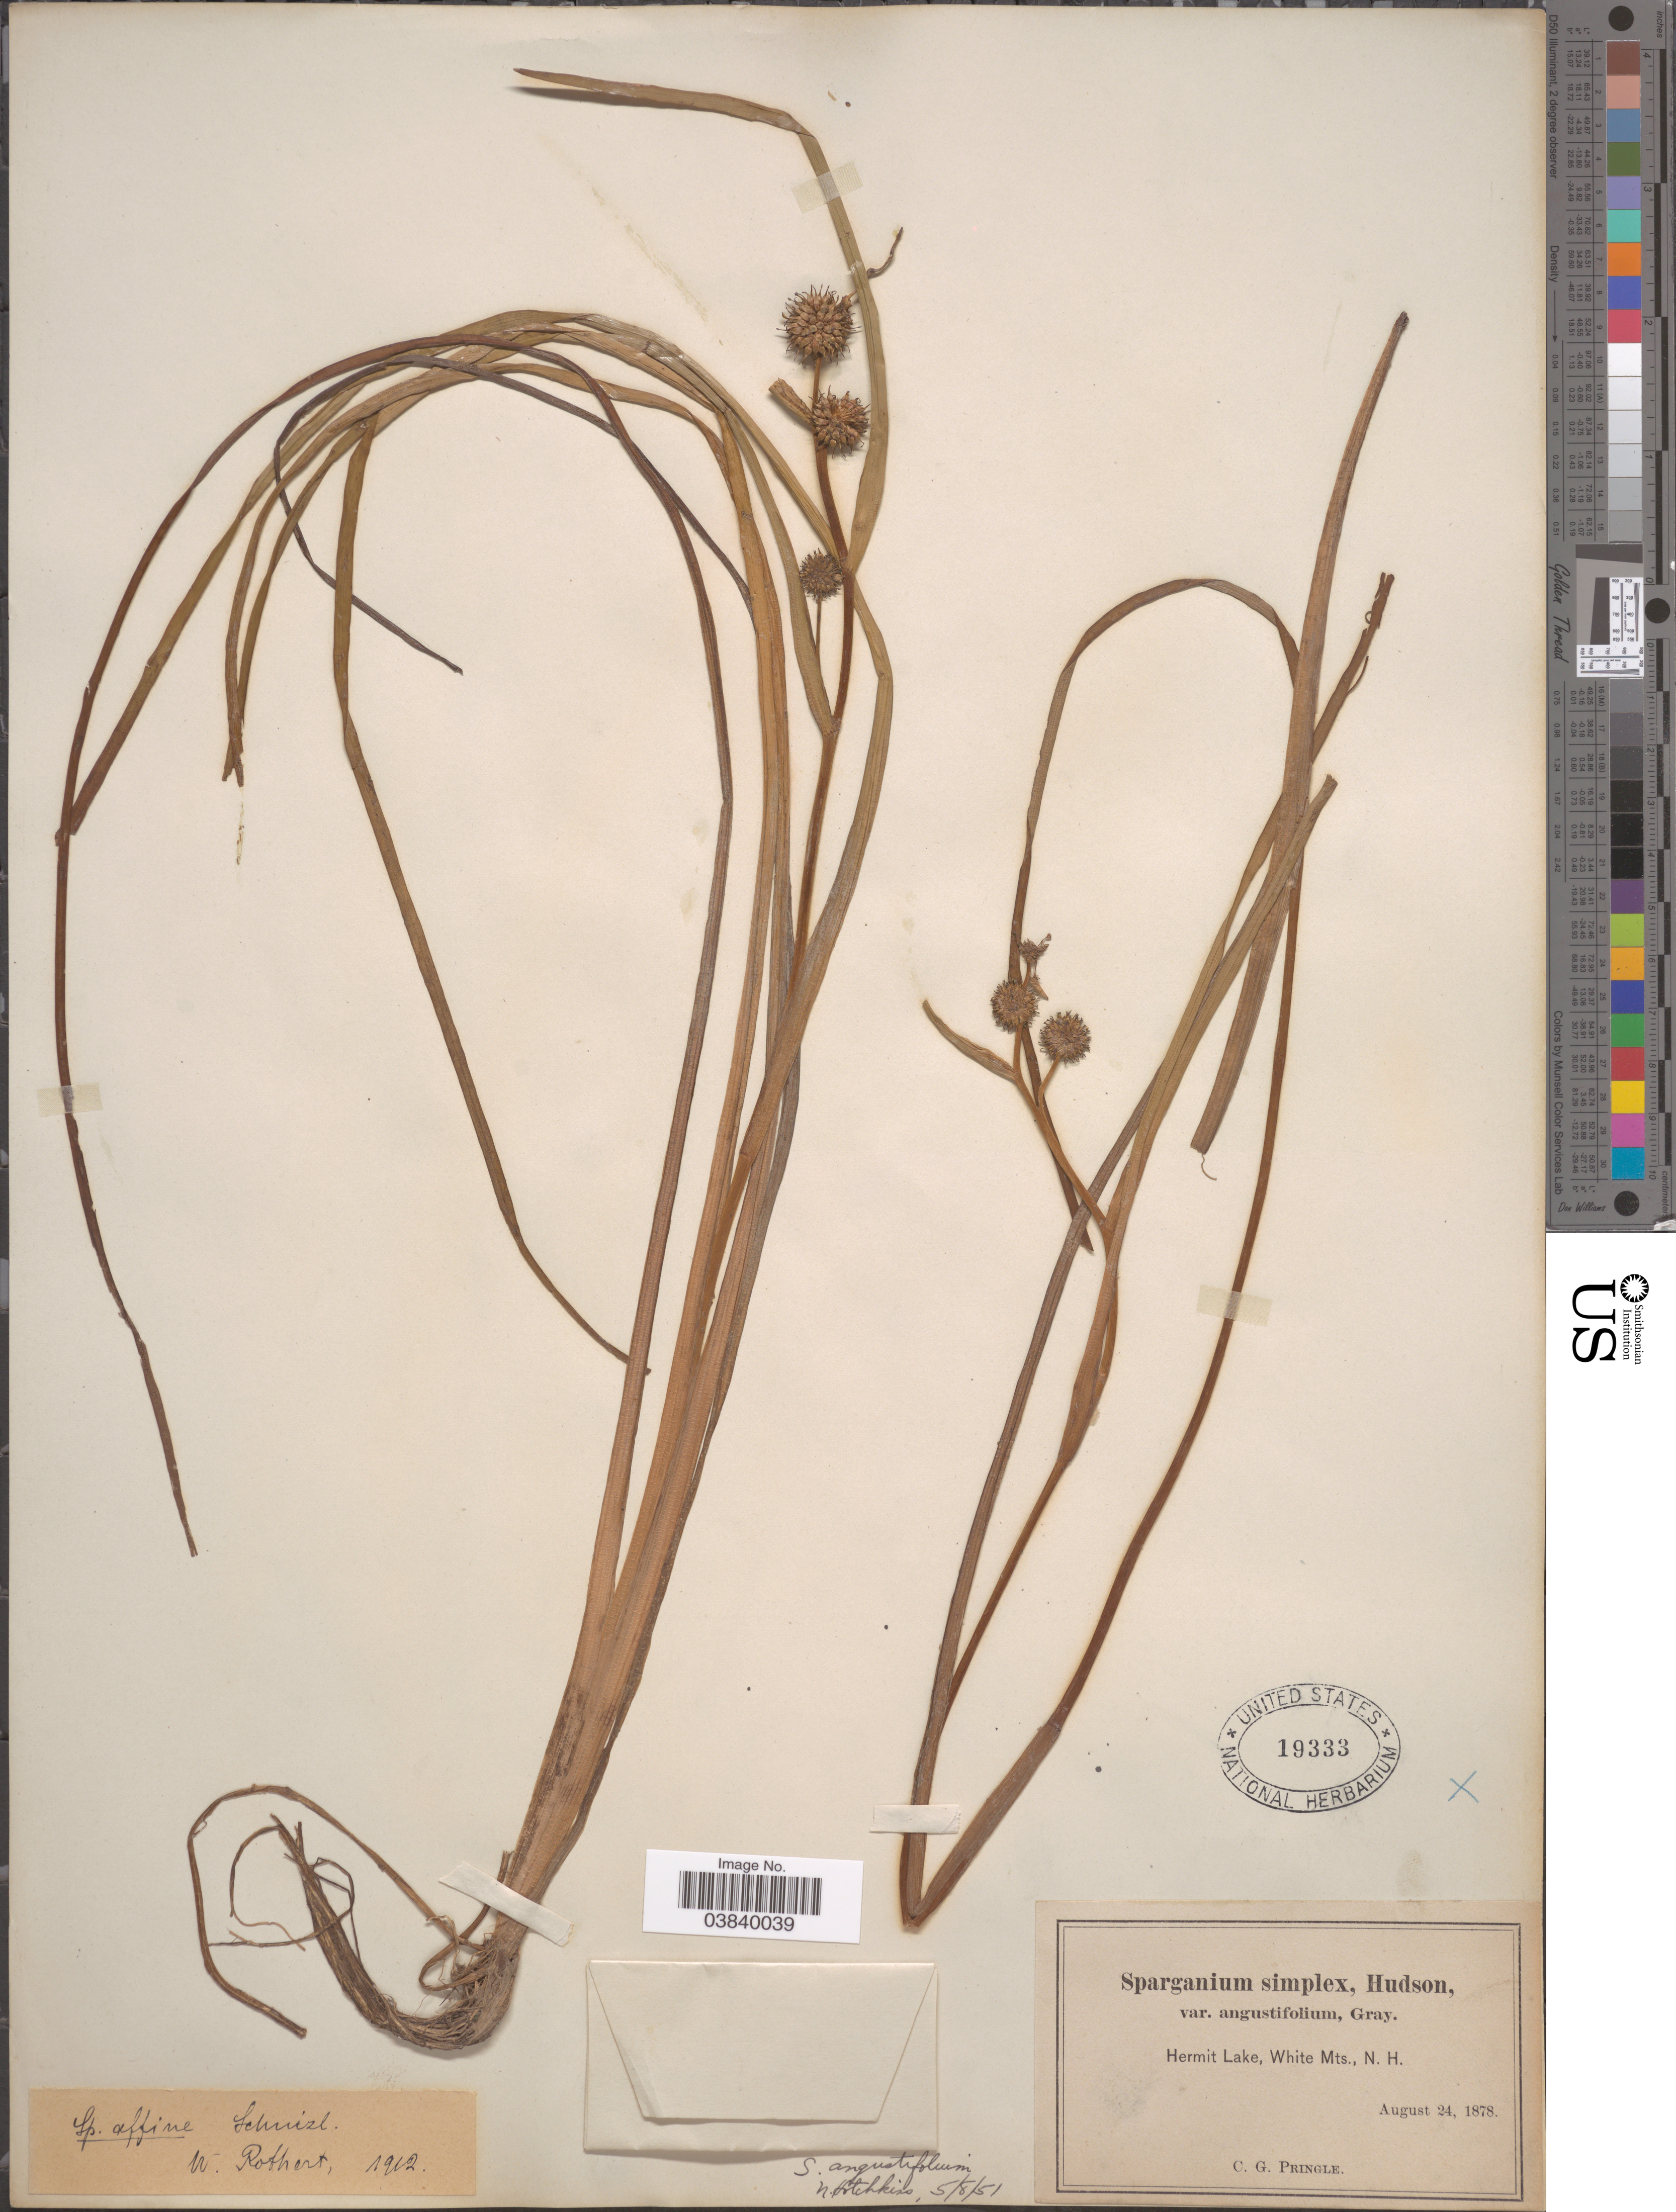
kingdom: Plantae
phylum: Tracheophyta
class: Liliopsida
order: Poales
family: Typhaceae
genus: Sparganium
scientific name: Sparganium angustifolium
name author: Michx.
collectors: C. G. Pringle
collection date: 1878-08-24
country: United States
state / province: New Hampshire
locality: Hermit Lake, White Mts.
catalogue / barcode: US 19333